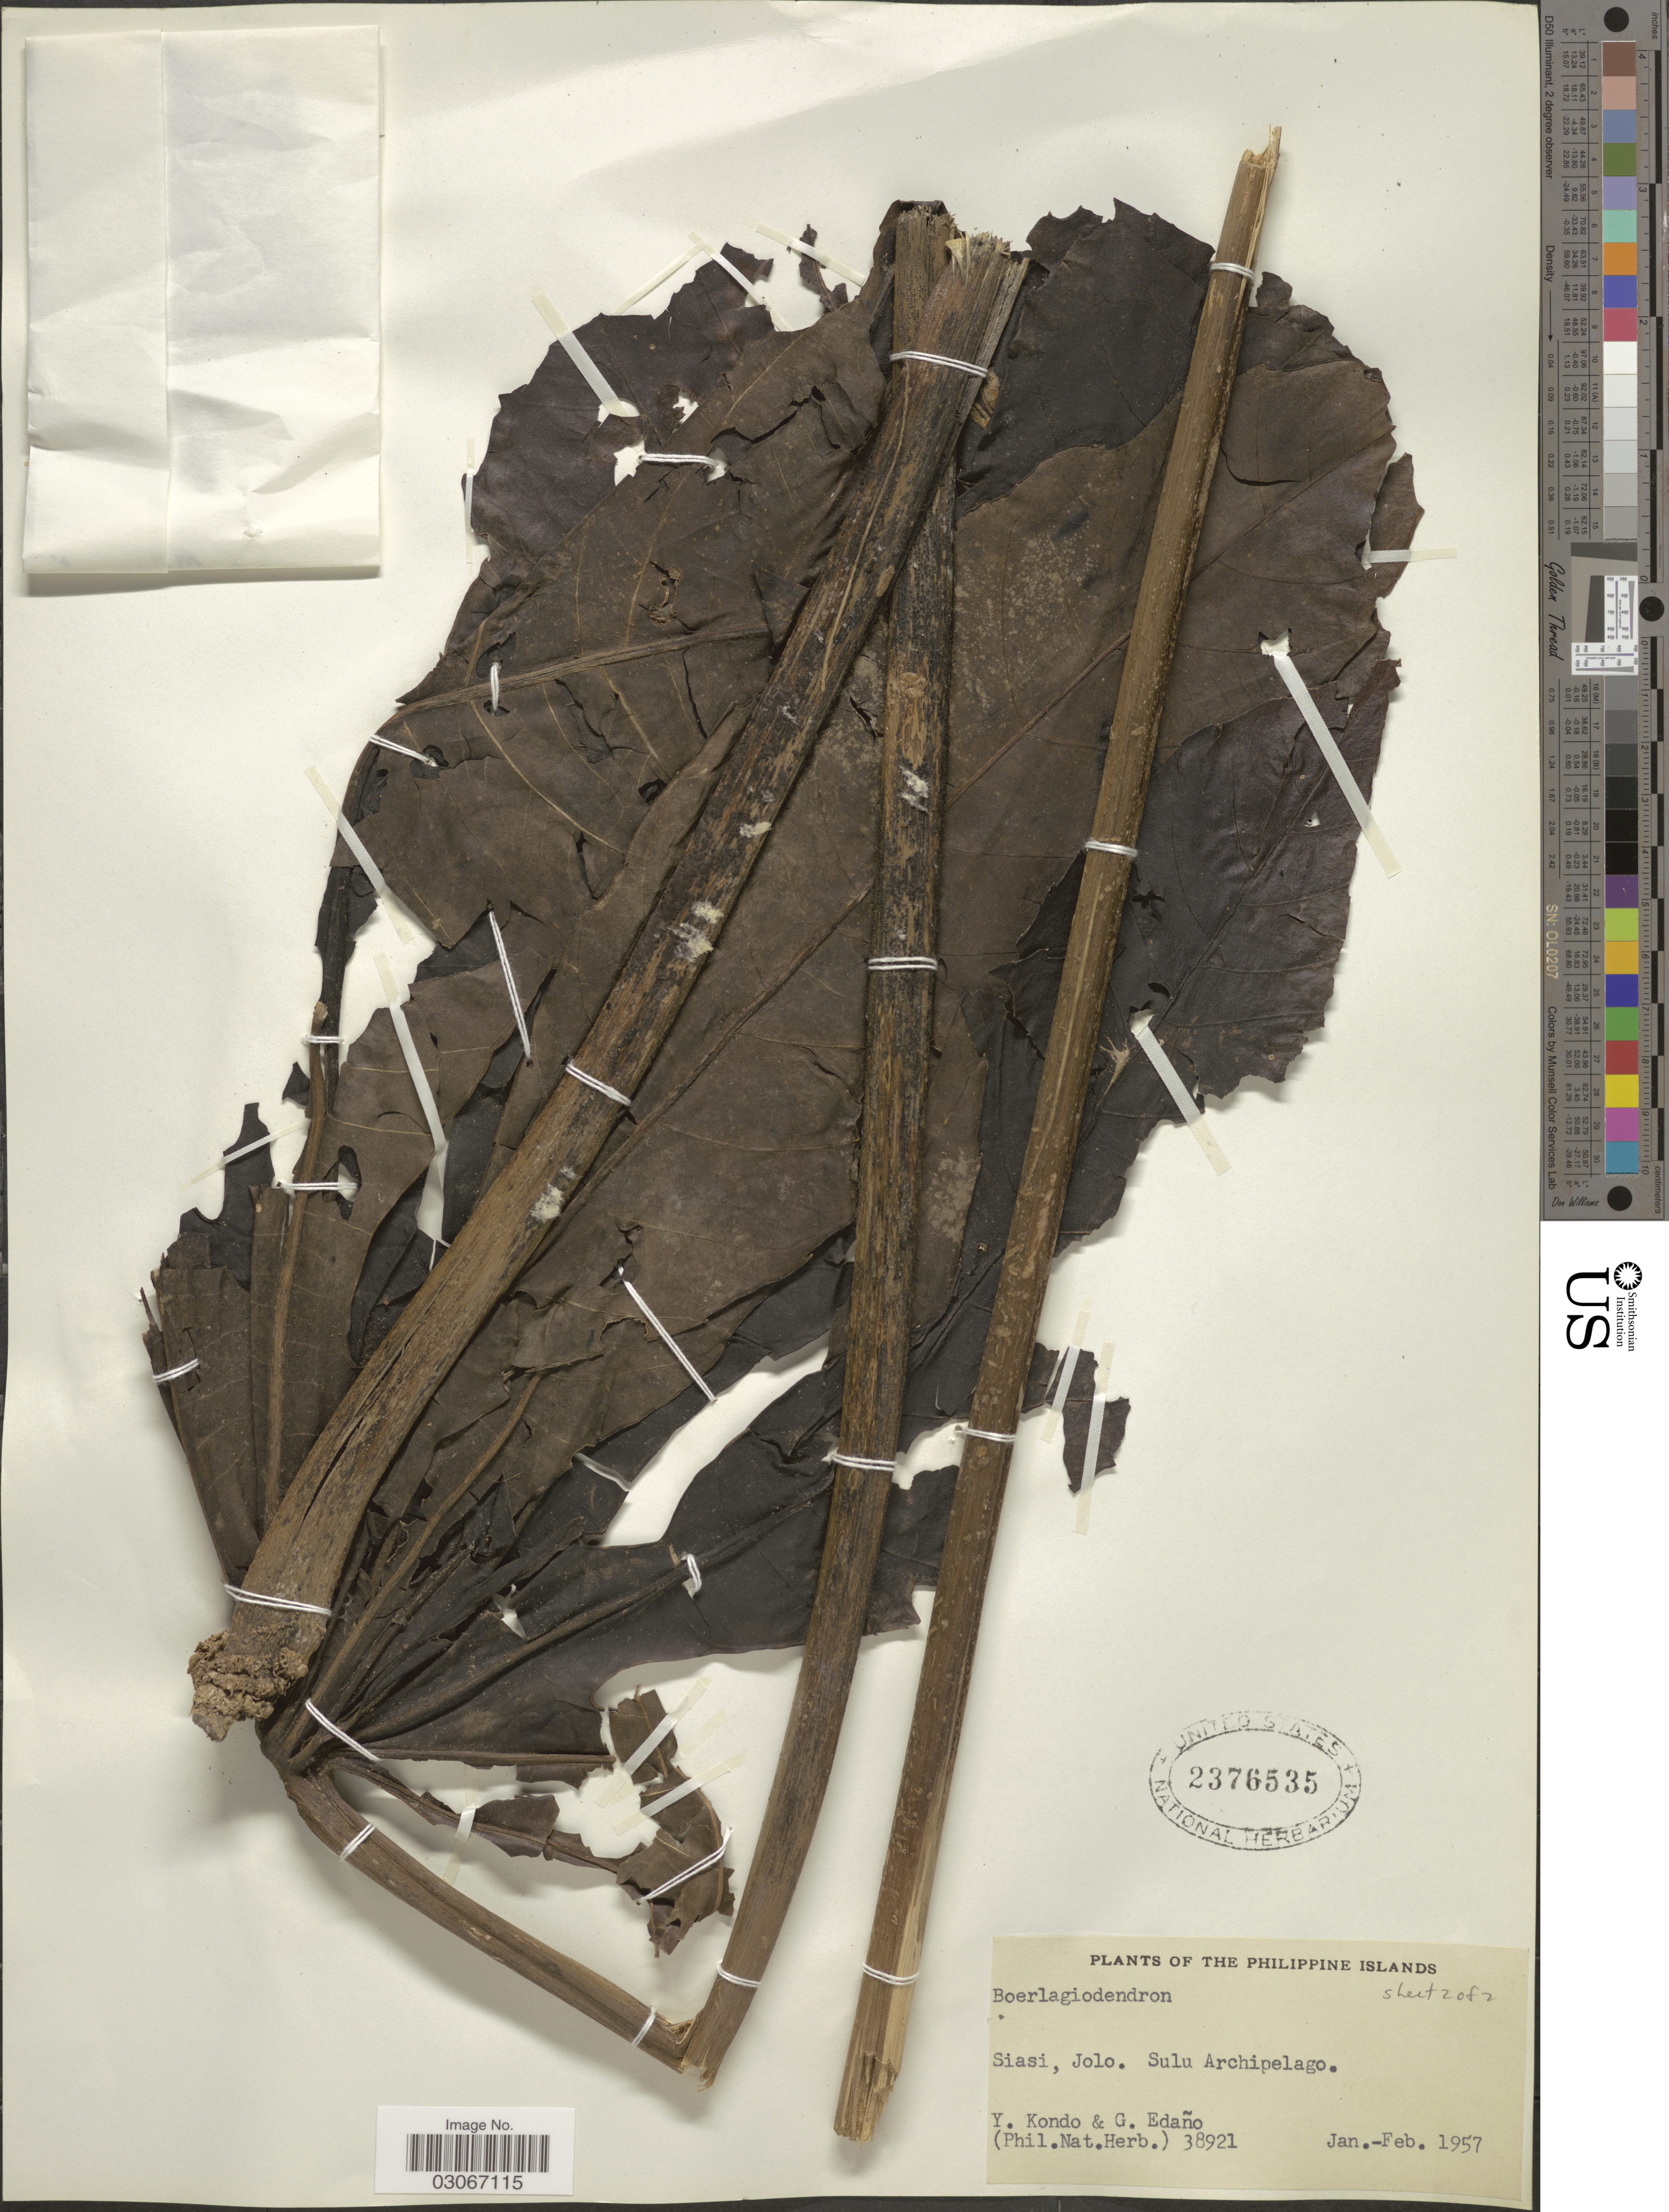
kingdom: Plantae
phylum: Tracheophyta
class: Magnoliopsida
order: Apiales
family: Araliaceae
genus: Osmoxylon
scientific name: Osmoxylon sp.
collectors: Y. Kondo & G. Edaño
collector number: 38921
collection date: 1957-01/1957-02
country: Philippines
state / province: Muslim Mindanao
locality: Philippine Islands. Siasi, Jolo. Sulu Archipelago.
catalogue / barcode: US 2376535